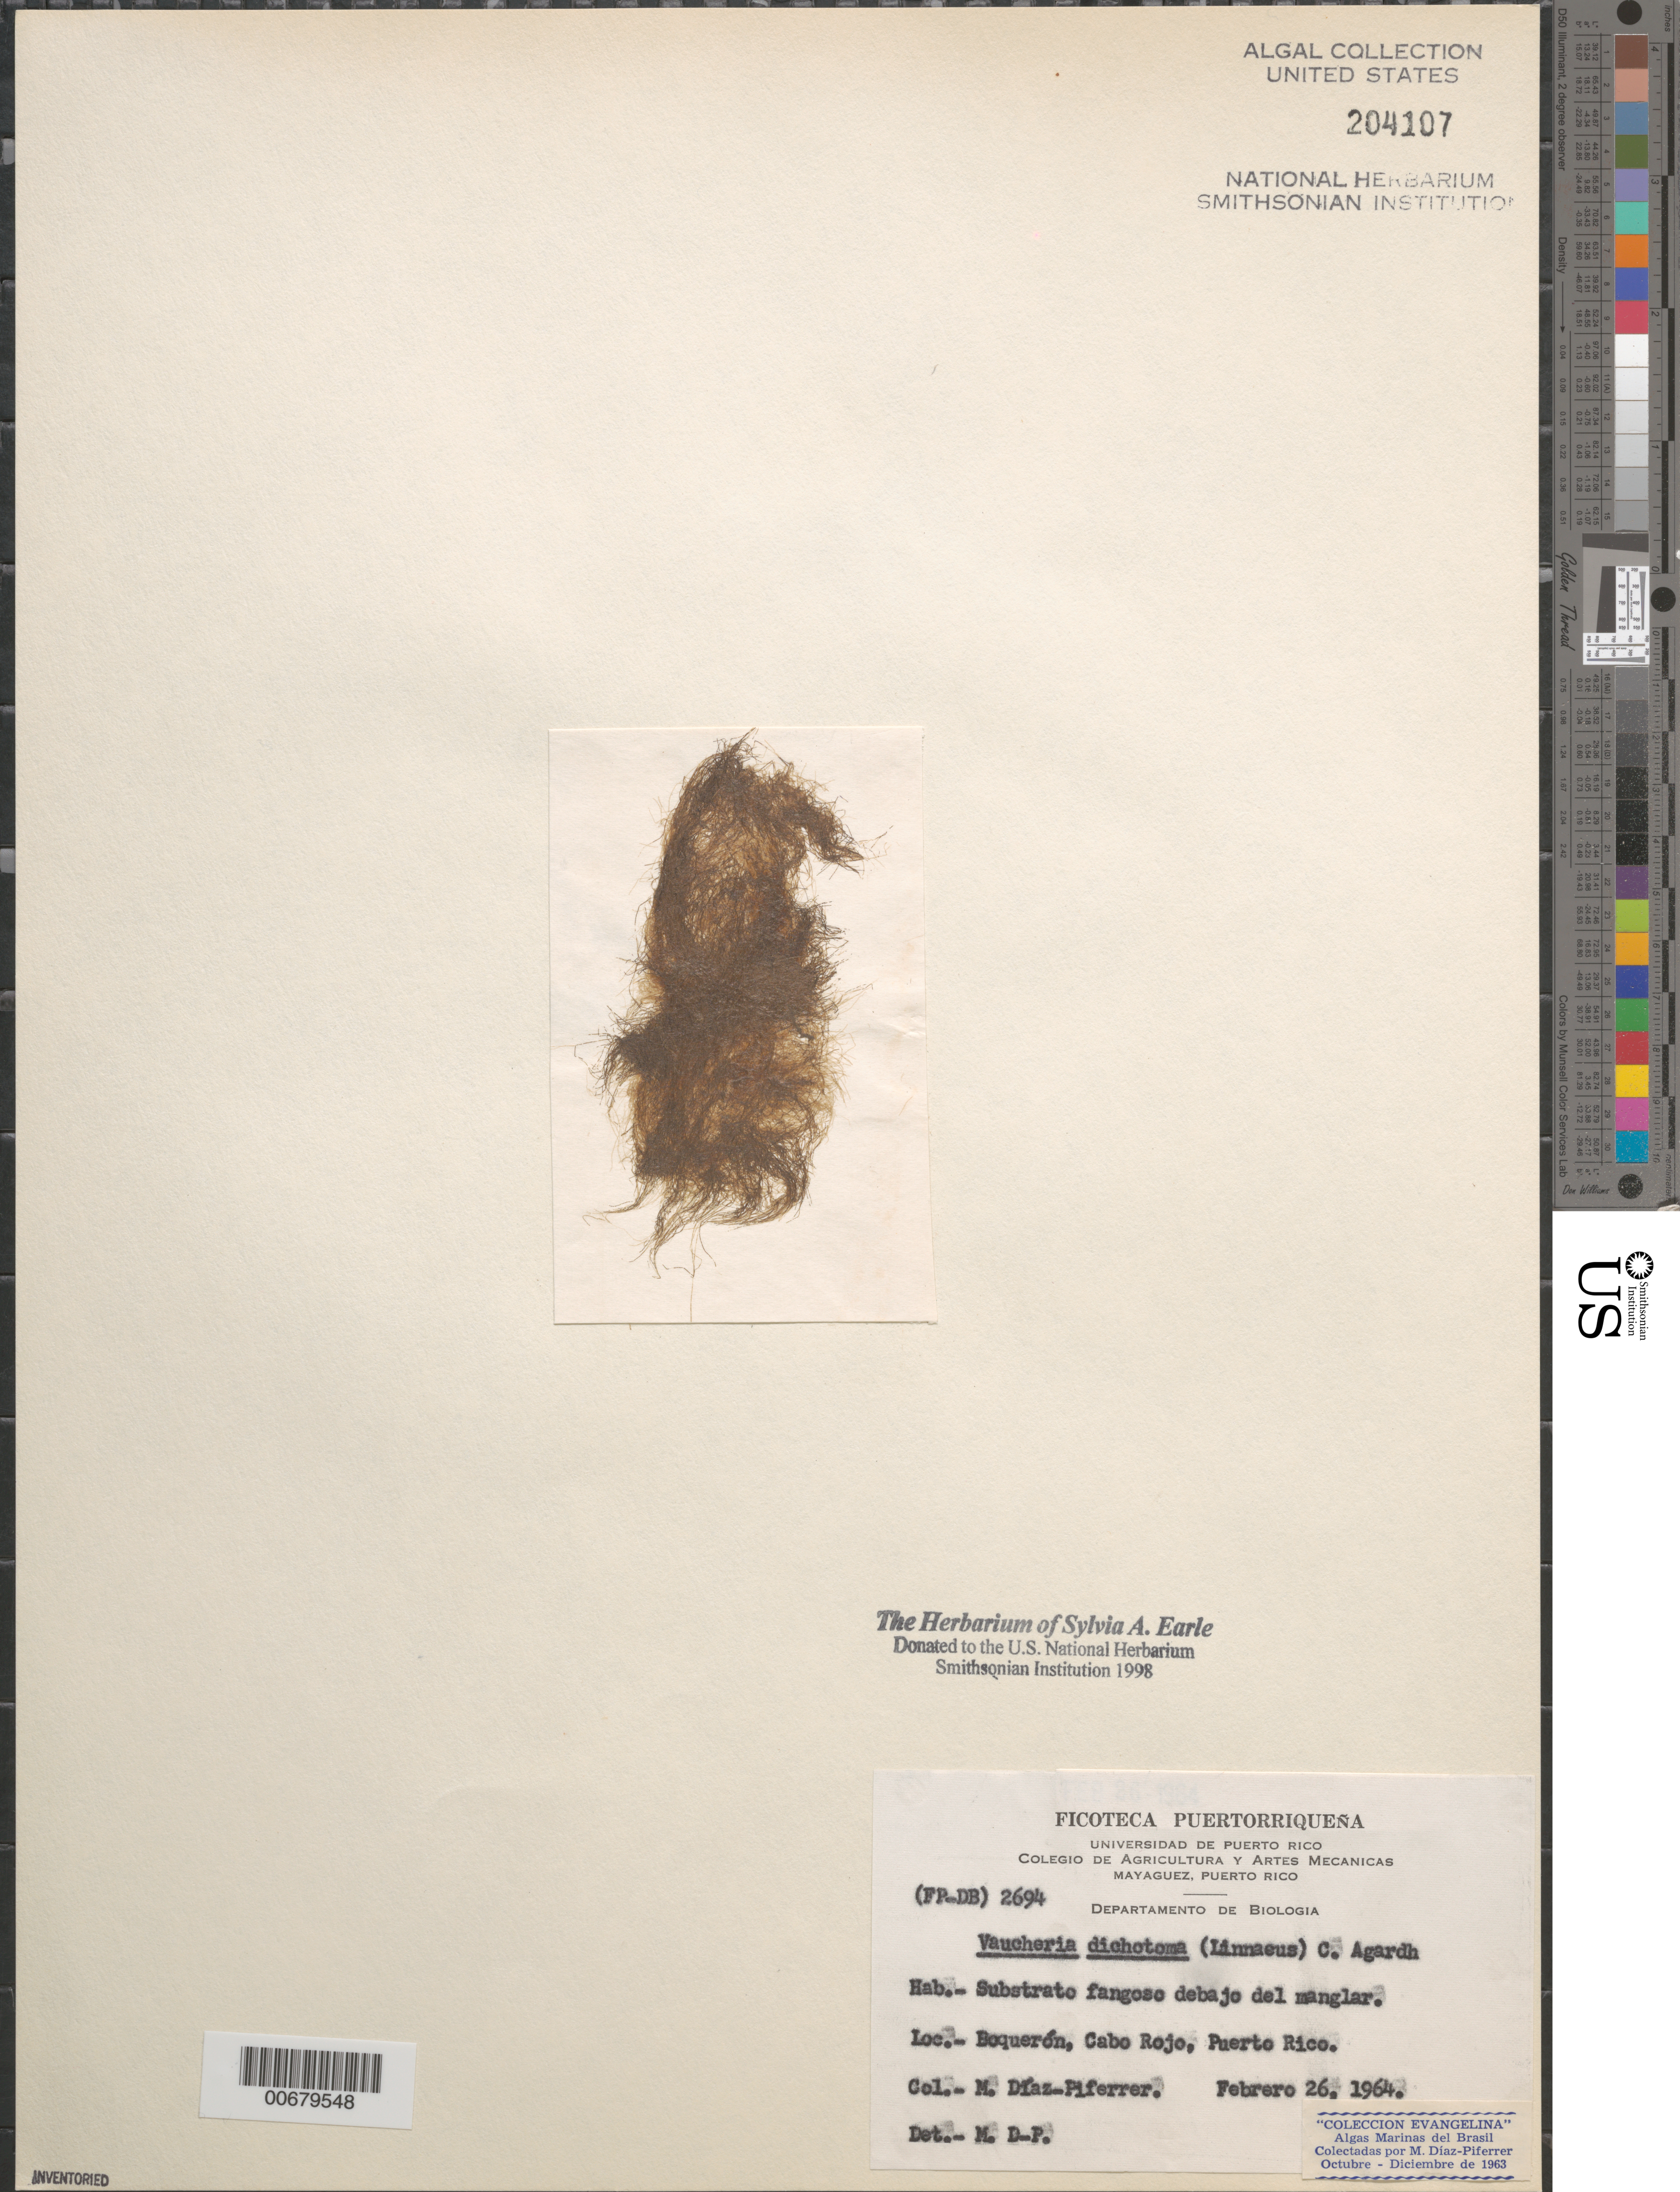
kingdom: Chromista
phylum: Ochrophyta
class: Xanthophyceae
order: Vaucheriales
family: Vaucheriaceae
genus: Vaucheria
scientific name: Vaucheria dichotoma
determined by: Diaz-Piferrer, M.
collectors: M. Diaz-Piferrer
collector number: (FP-DB) 2694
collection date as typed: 26 Feb 1964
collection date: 1964-02-26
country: Puerto Rico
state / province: Cabo Rojo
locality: Boqueron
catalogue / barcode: US 204107